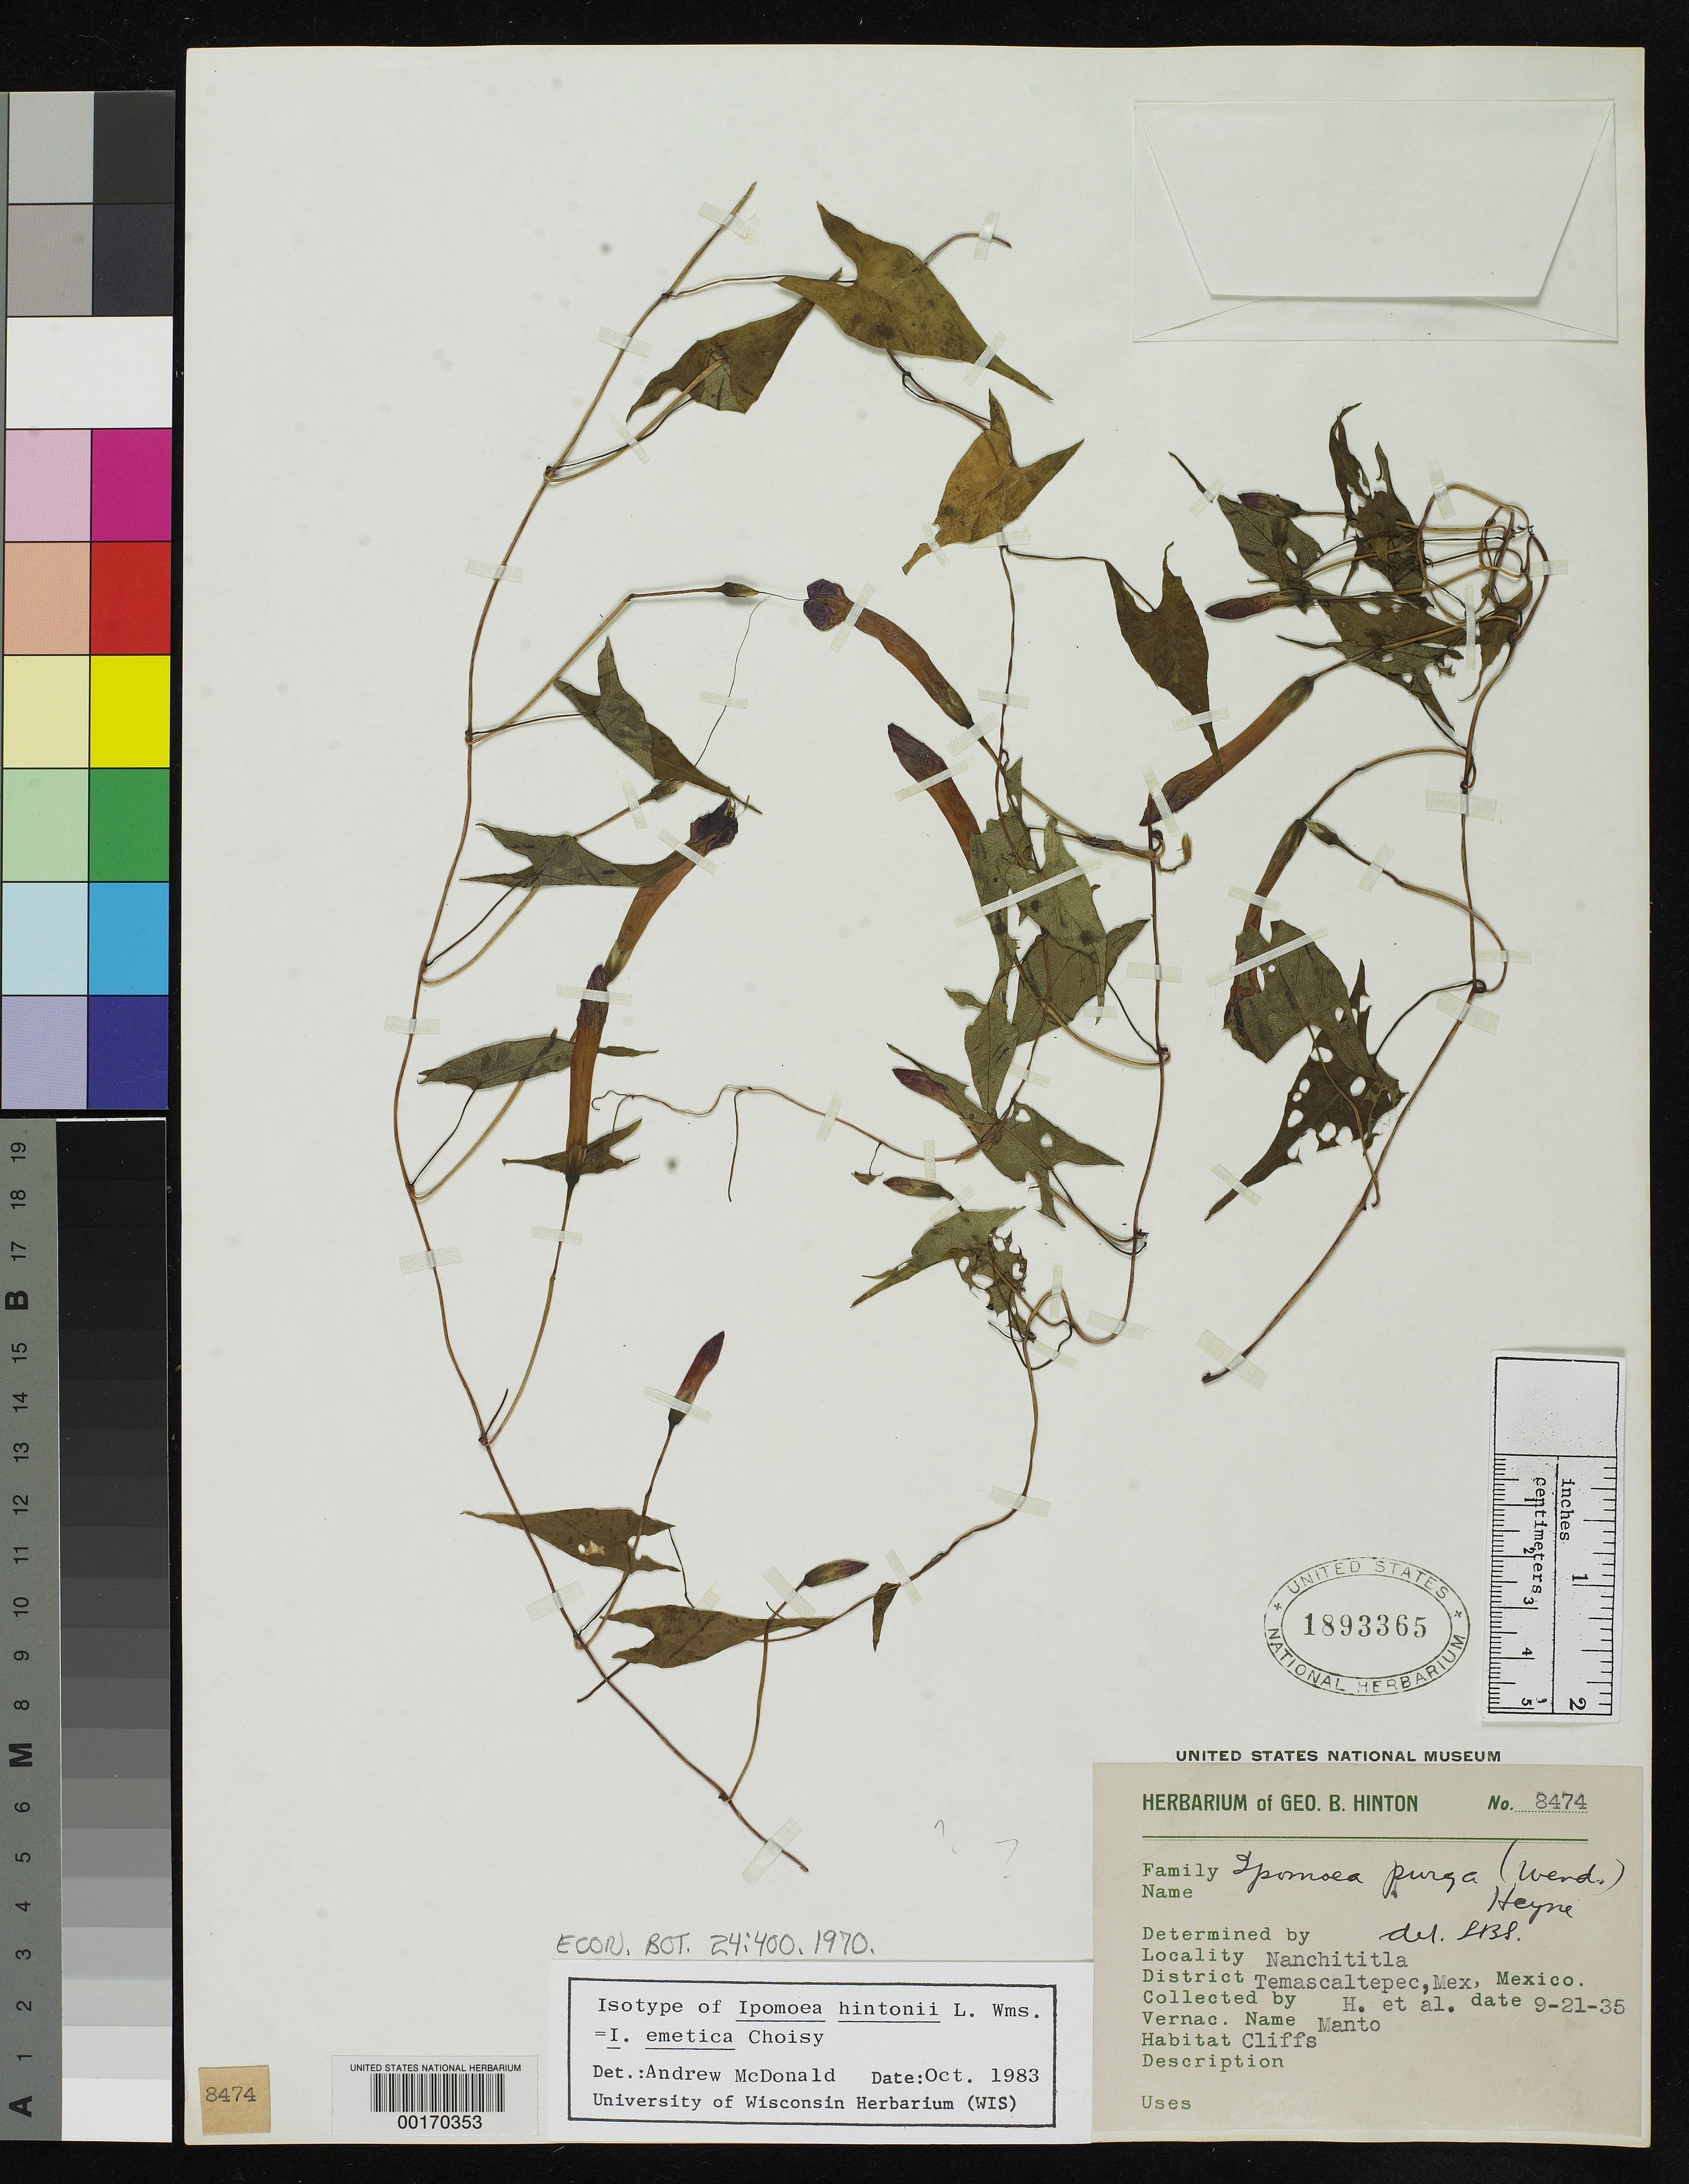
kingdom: Plantae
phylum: Tracheophyta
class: Magnoliopsida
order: Solanales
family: Convolvulaceae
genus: Ipomoea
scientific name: Ipomoea hintonii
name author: L.O. Williams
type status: Isotype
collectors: G. B. Hinton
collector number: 8474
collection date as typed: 21 Sep 1935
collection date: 1935-09-21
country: Mexico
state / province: México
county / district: Temascaltepec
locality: Nanchititla.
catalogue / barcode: US 1893365